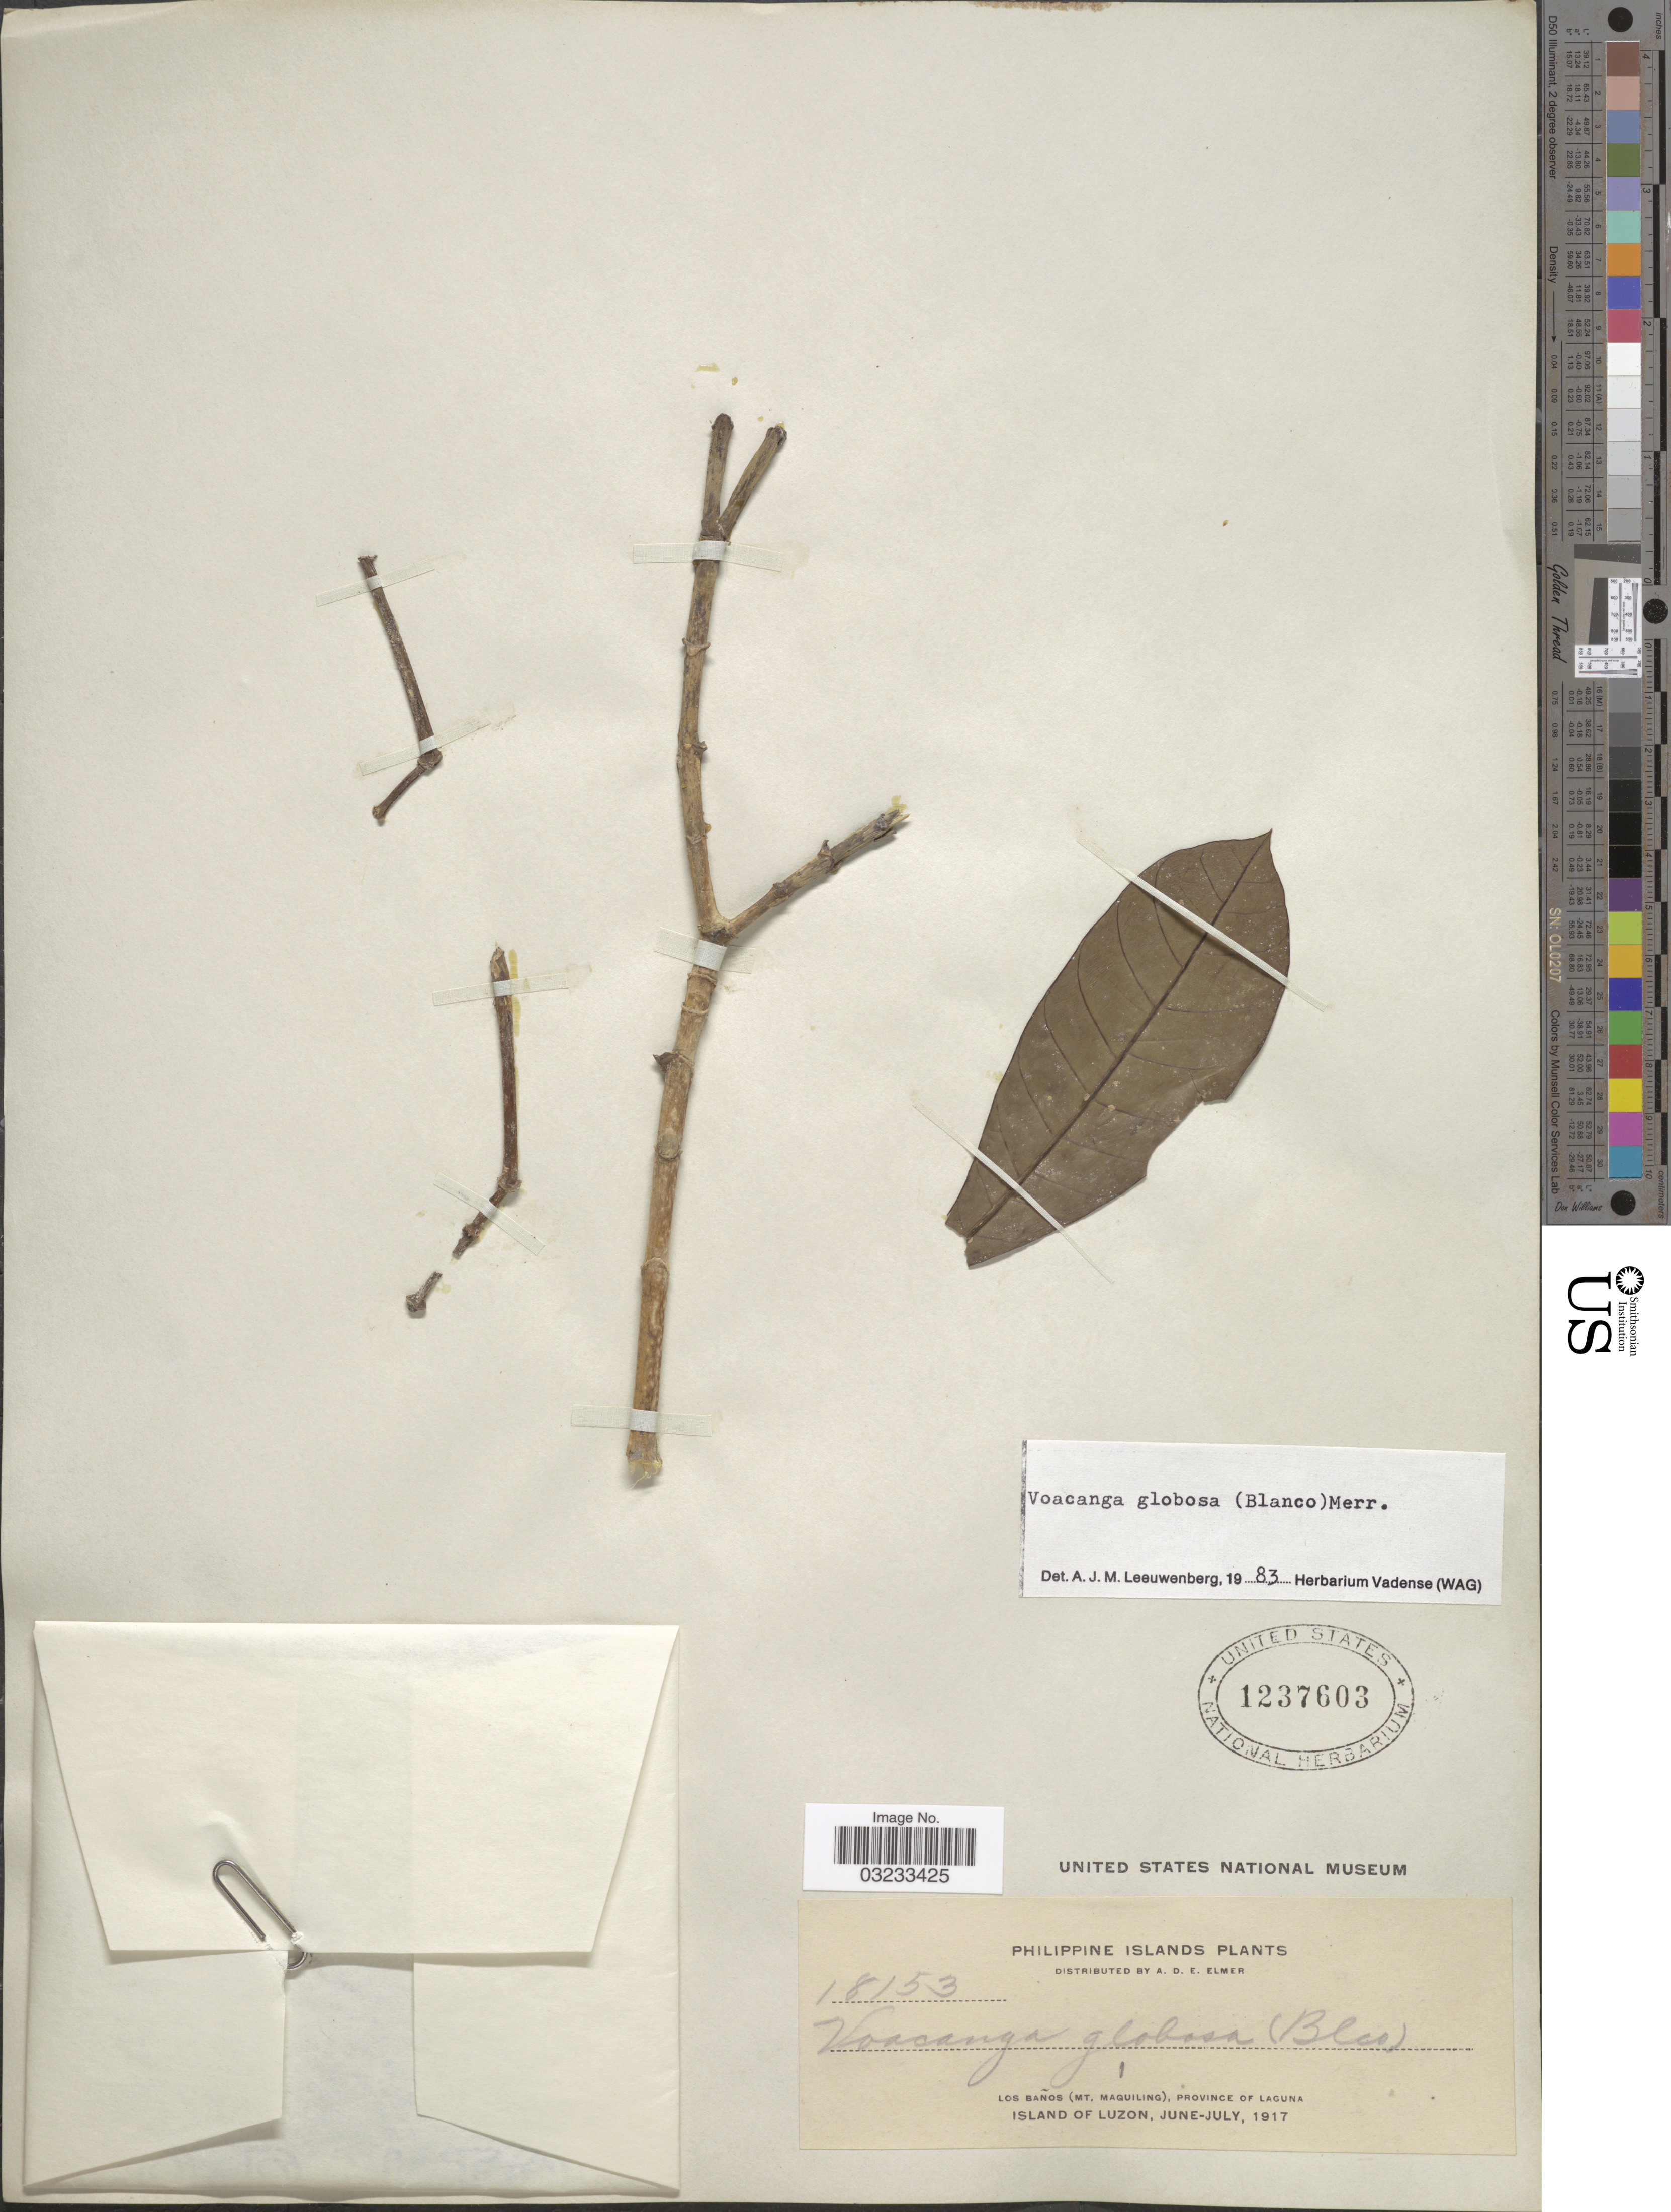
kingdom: Plantae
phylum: Tracheophyta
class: Magnoliopsida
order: Gentianales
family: Apocynaceae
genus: Voacanga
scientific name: Voacanga globosa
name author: (Blanco) Merr.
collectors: A. D. E. Elmer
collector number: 18153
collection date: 1917-06/1917-07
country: Philippines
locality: Los Baños (Mt. Maquiling), Province of Laguna, Island of Luzon.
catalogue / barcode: US 1237603